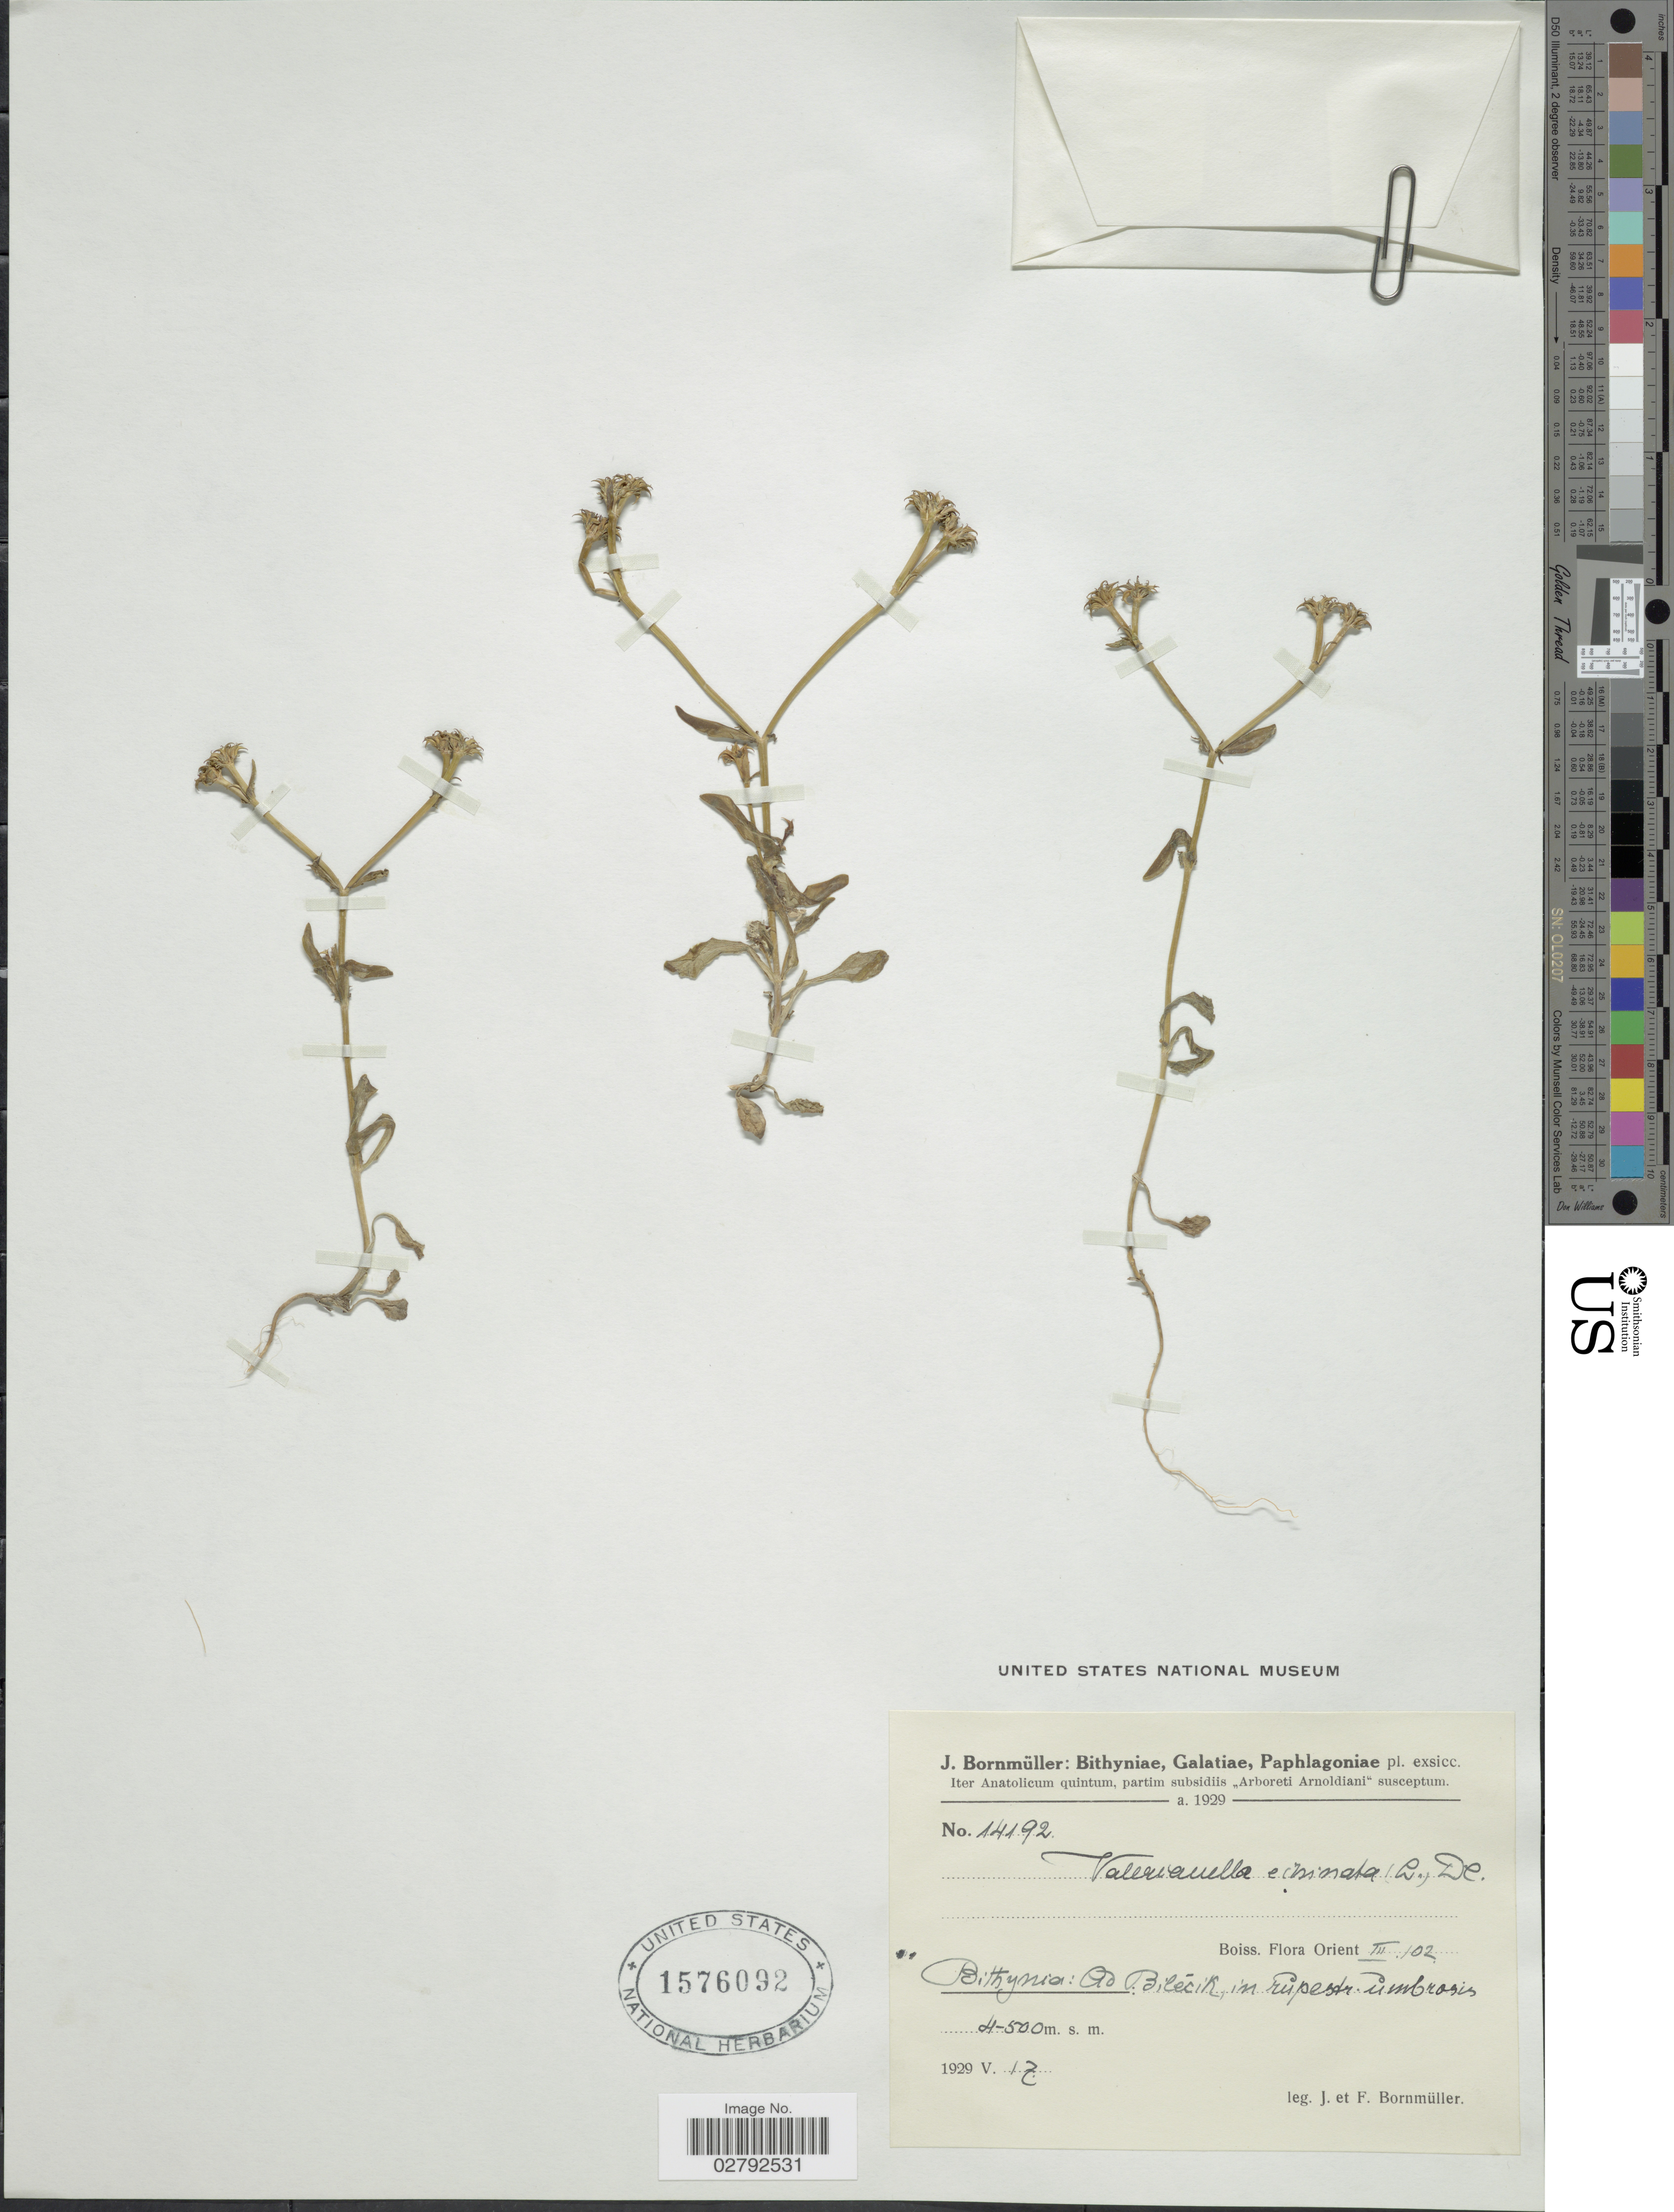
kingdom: Plantae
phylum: Tracheophyta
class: Magnoliopsida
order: Dipsacales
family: Caprifoliaceae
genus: Valerianella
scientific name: Valerianella echinata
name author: (L.) DC.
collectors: J. Bornmüller & F. Bornmüller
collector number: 14192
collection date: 1929-05-17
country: Turkey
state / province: Bilecik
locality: Bithyniae: Ad Bilécik, in rupestr. Úmbrosis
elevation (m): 400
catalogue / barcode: US 1576092